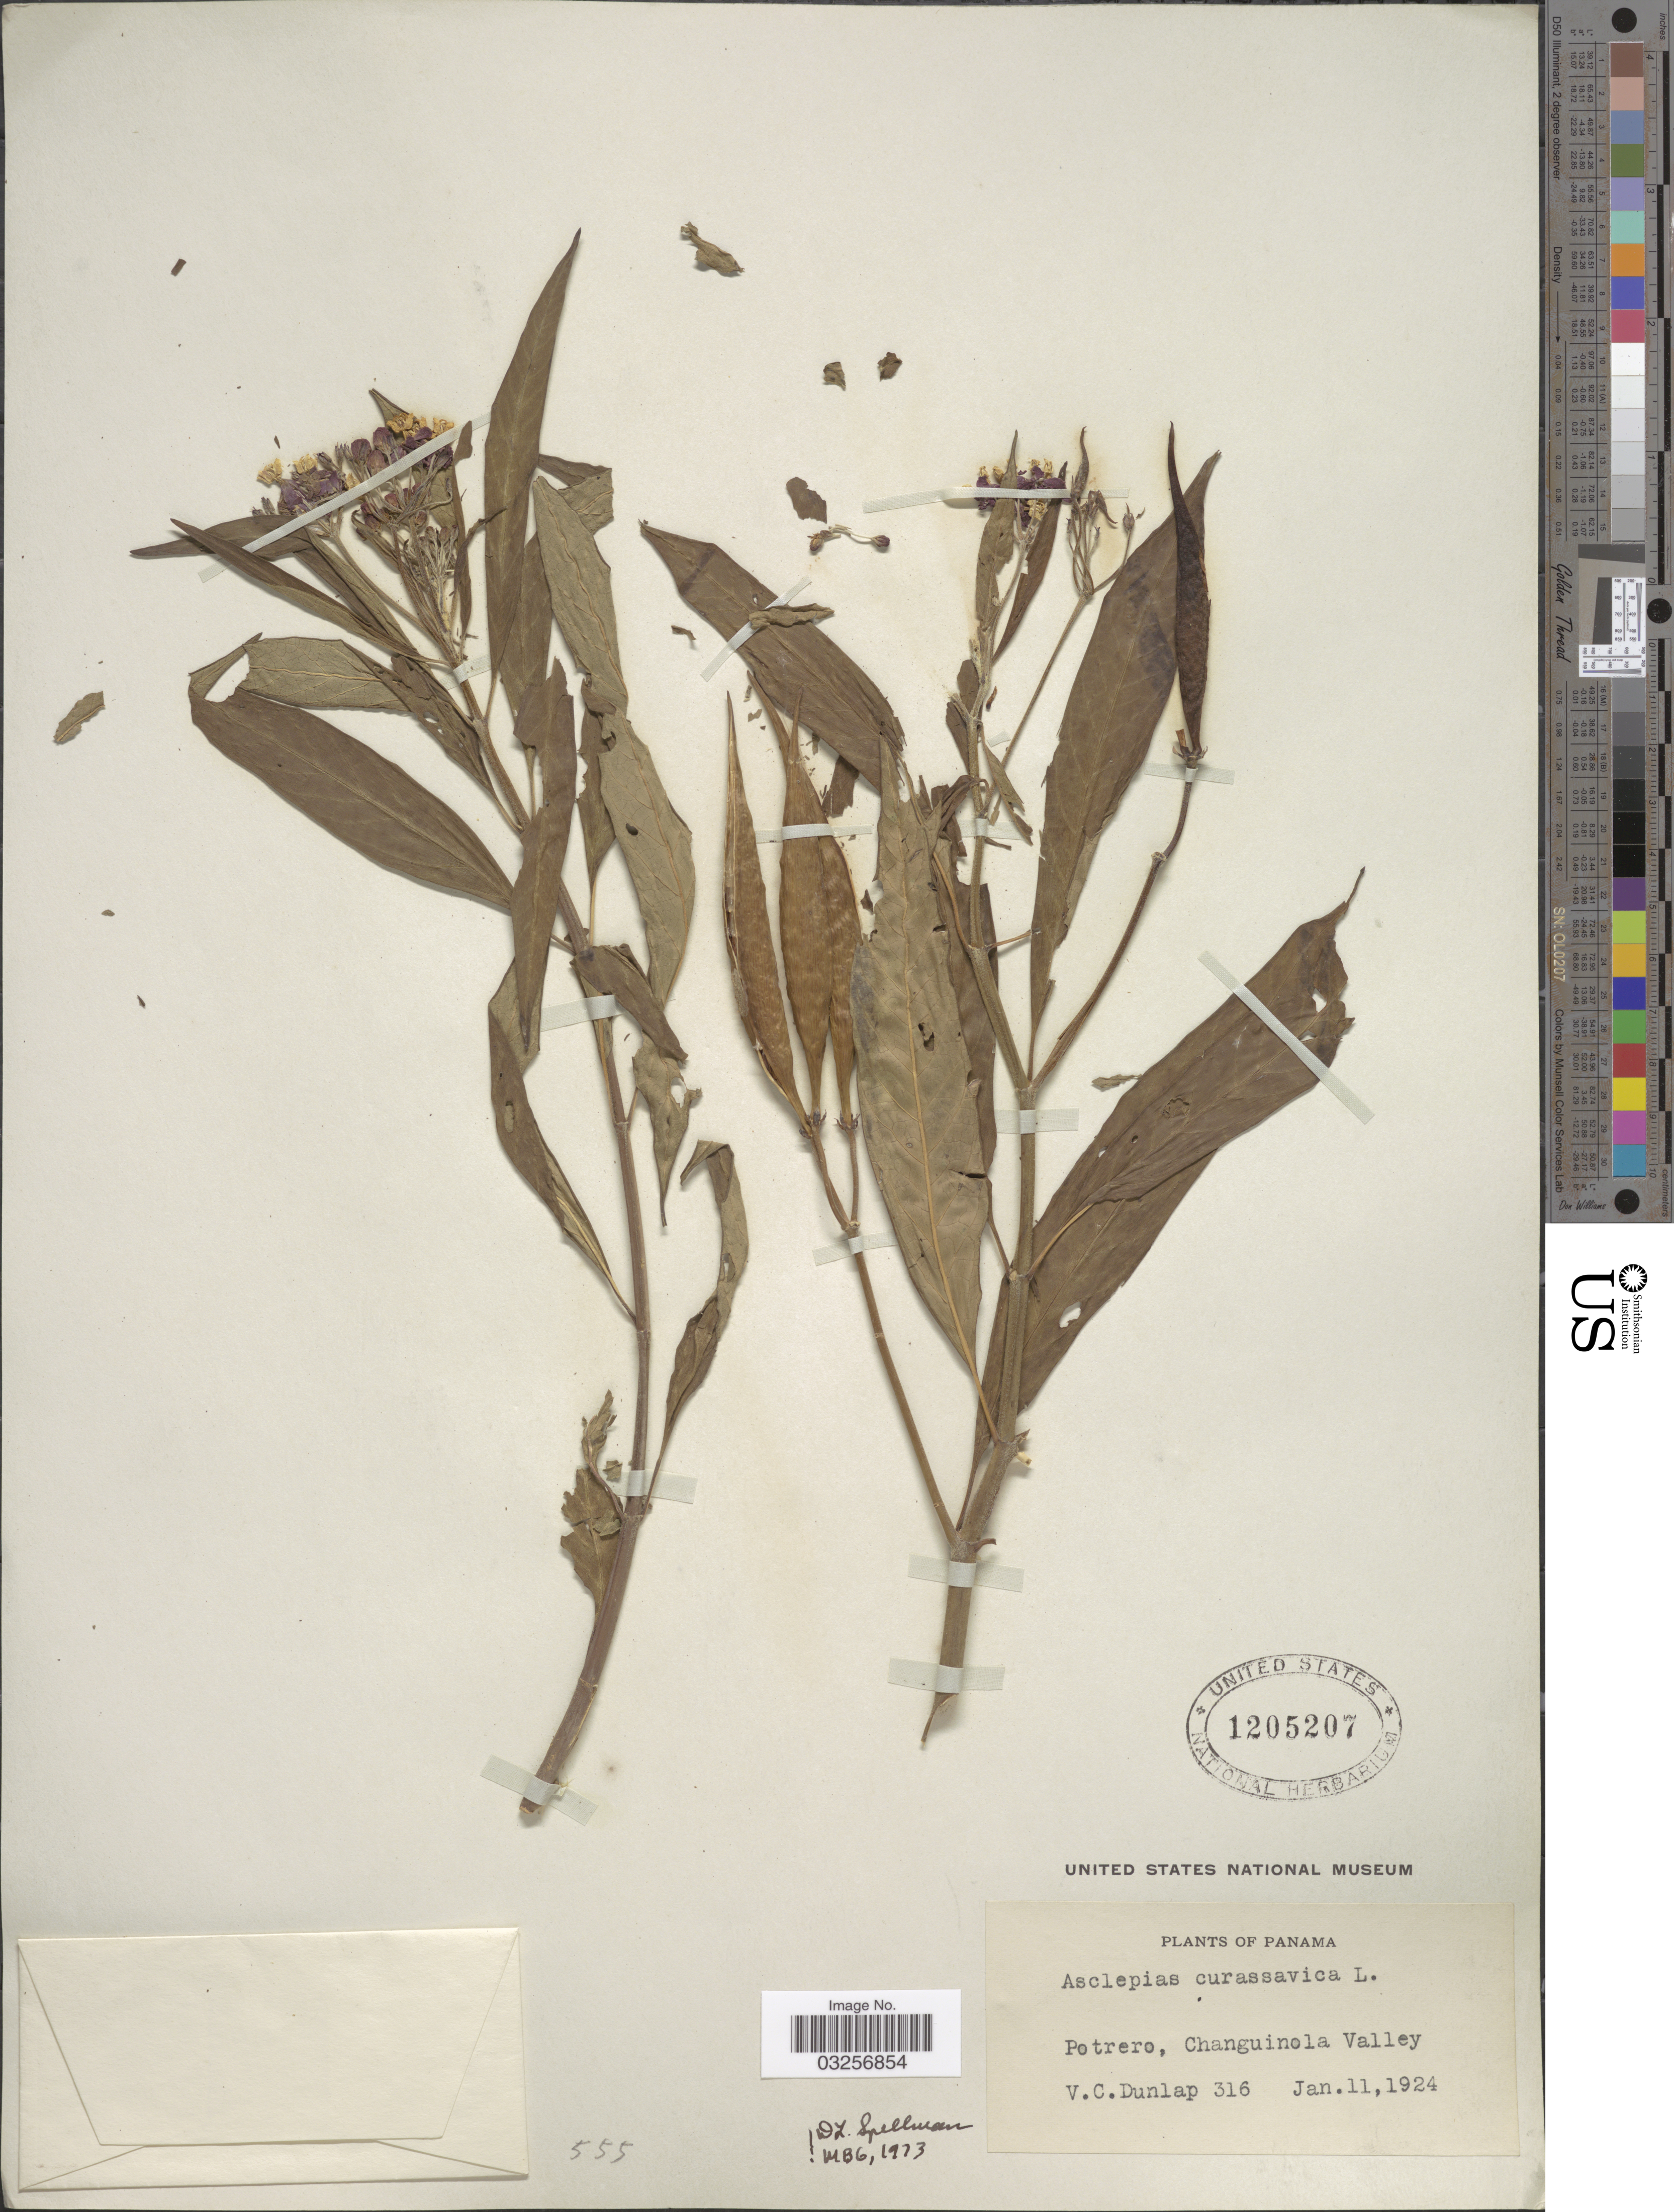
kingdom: Plantae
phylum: Tracheophyta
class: Magnoliopsida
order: Gentianales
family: Apocynaceae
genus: Asclepias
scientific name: Asclepias curassavica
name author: L.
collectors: V. C. Dunlap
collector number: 316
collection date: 1924-01-11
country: Panama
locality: Potrero, Changuinola Valley.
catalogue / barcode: US 1205207